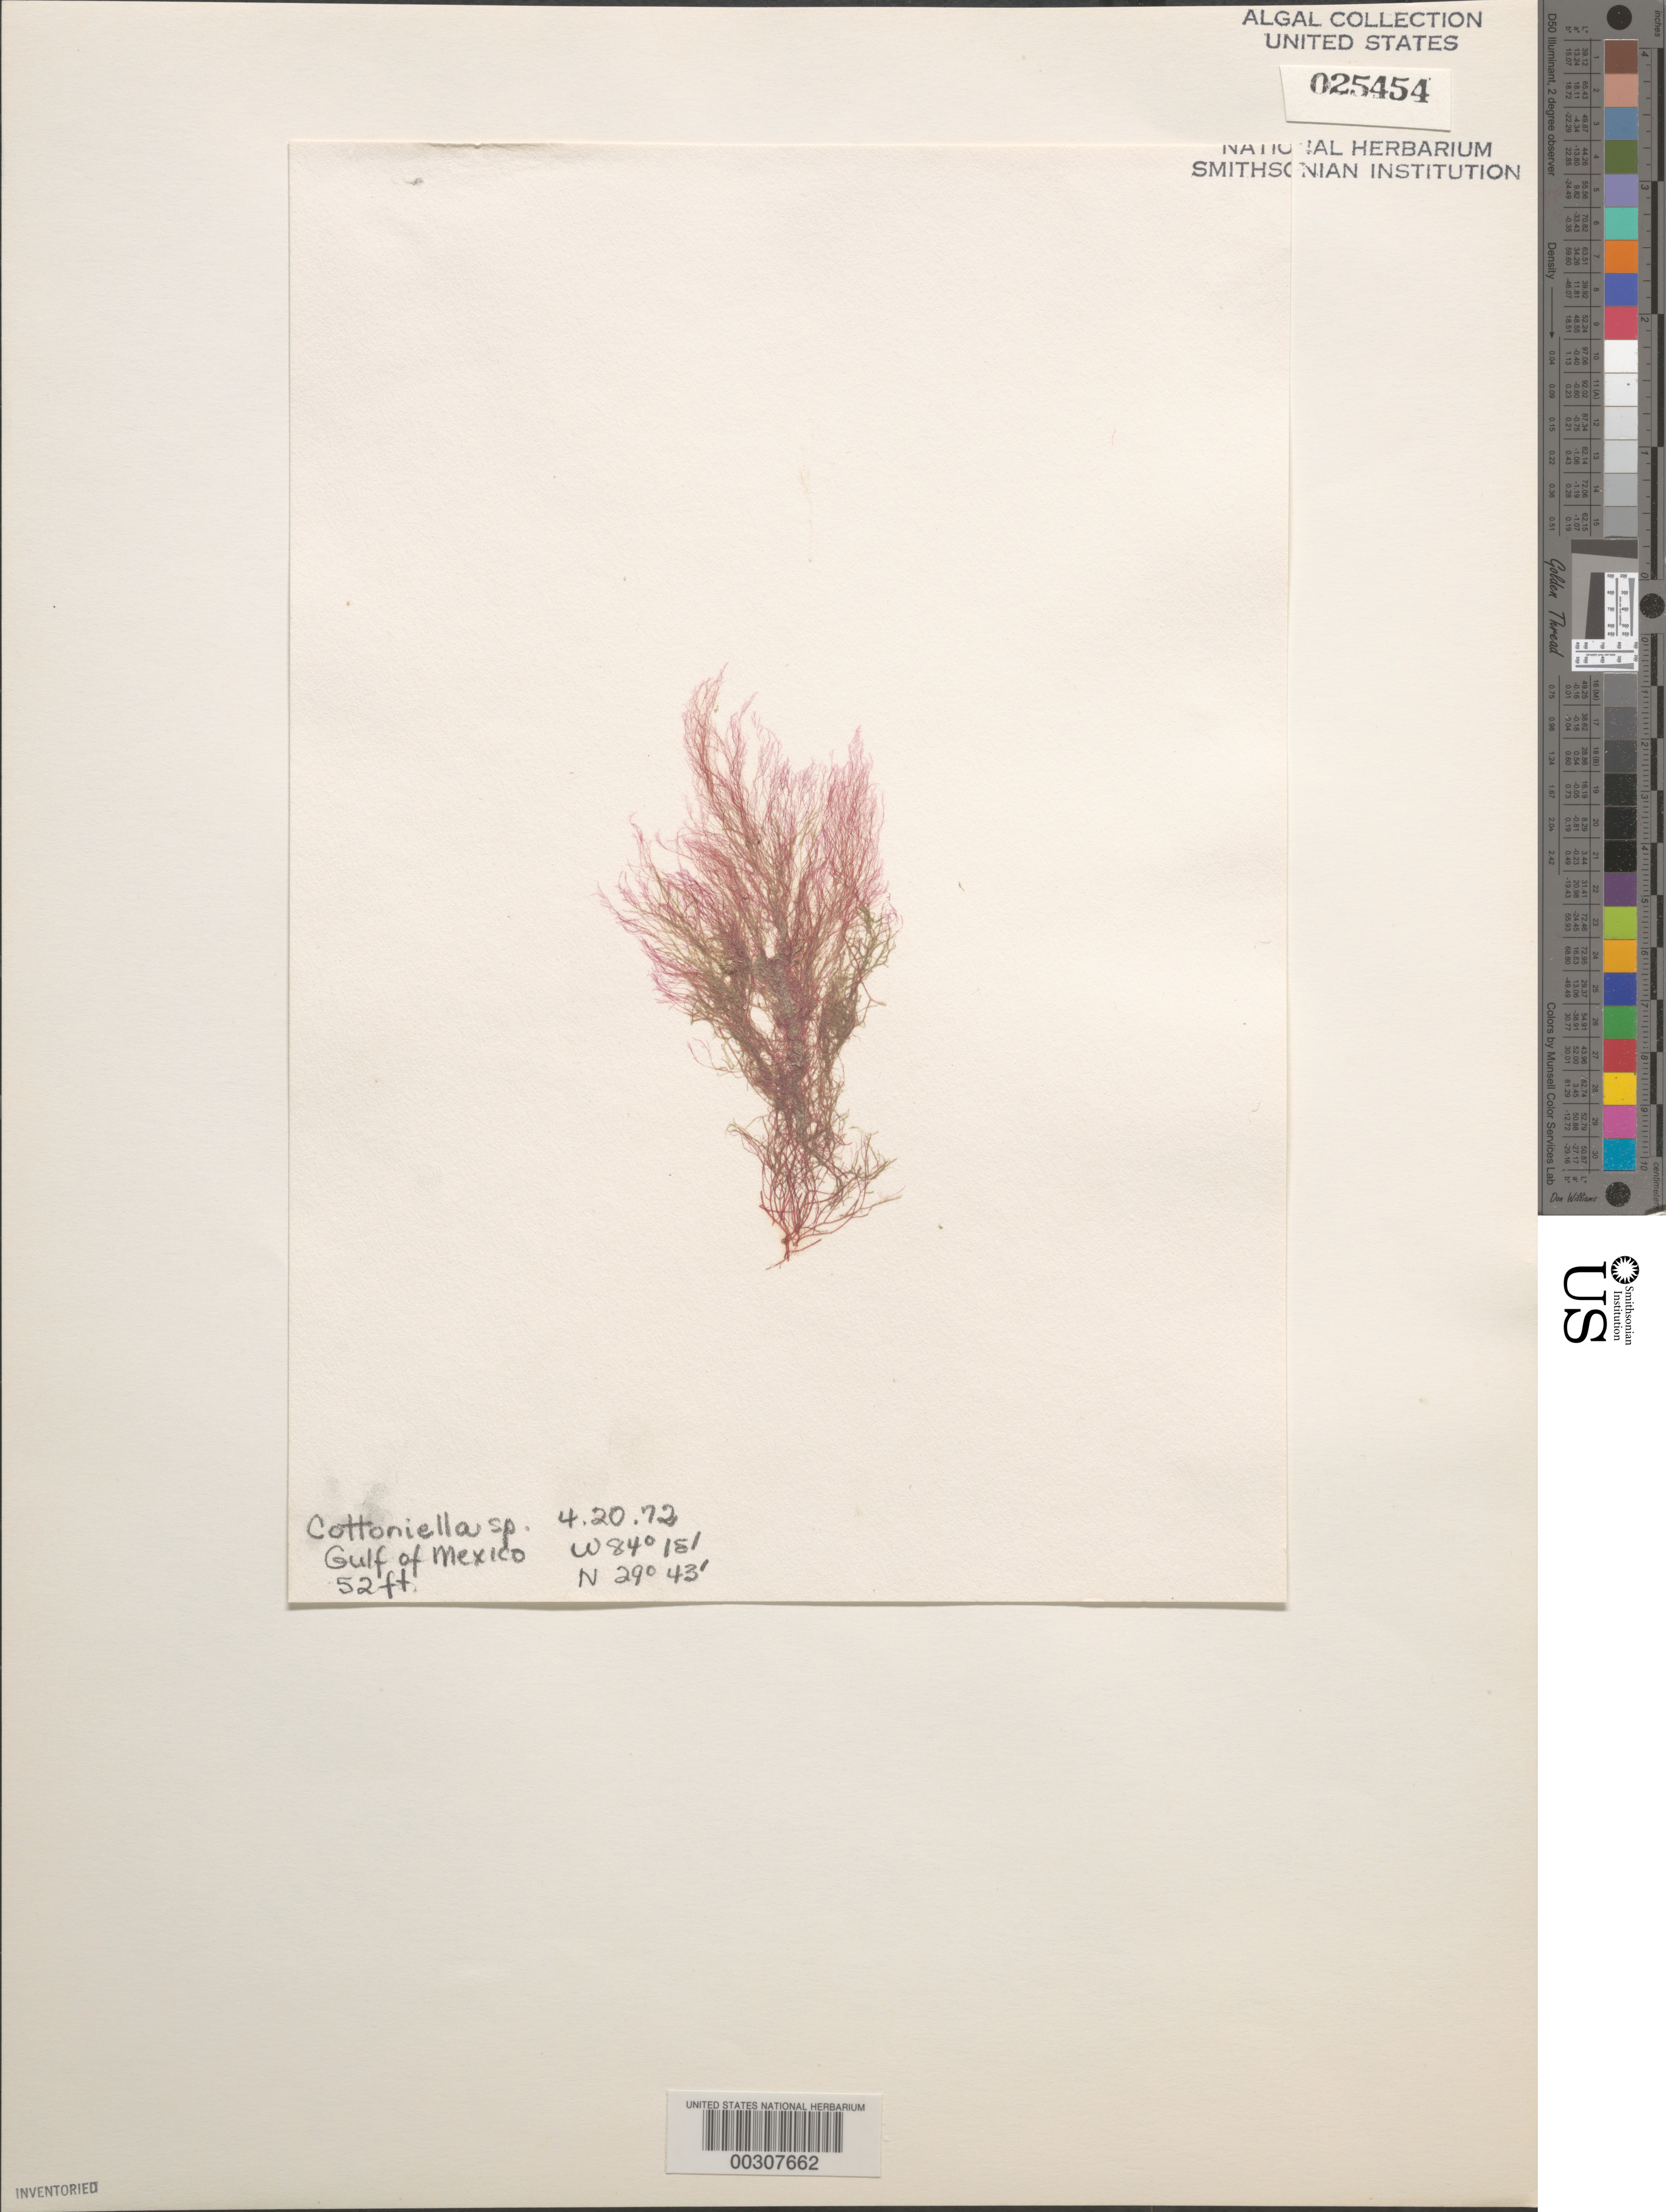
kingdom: Plantae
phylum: Rhodophyta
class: Florideophyceae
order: Ceramiales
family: Sarcomeniaceae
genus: Cottoniella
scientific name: Cottoniella sp.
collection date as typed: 20 Apr 1972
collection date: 1972-04-20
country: United States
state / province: Florida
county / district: Franklin County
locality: Off St. George Island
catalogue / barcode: US 25454